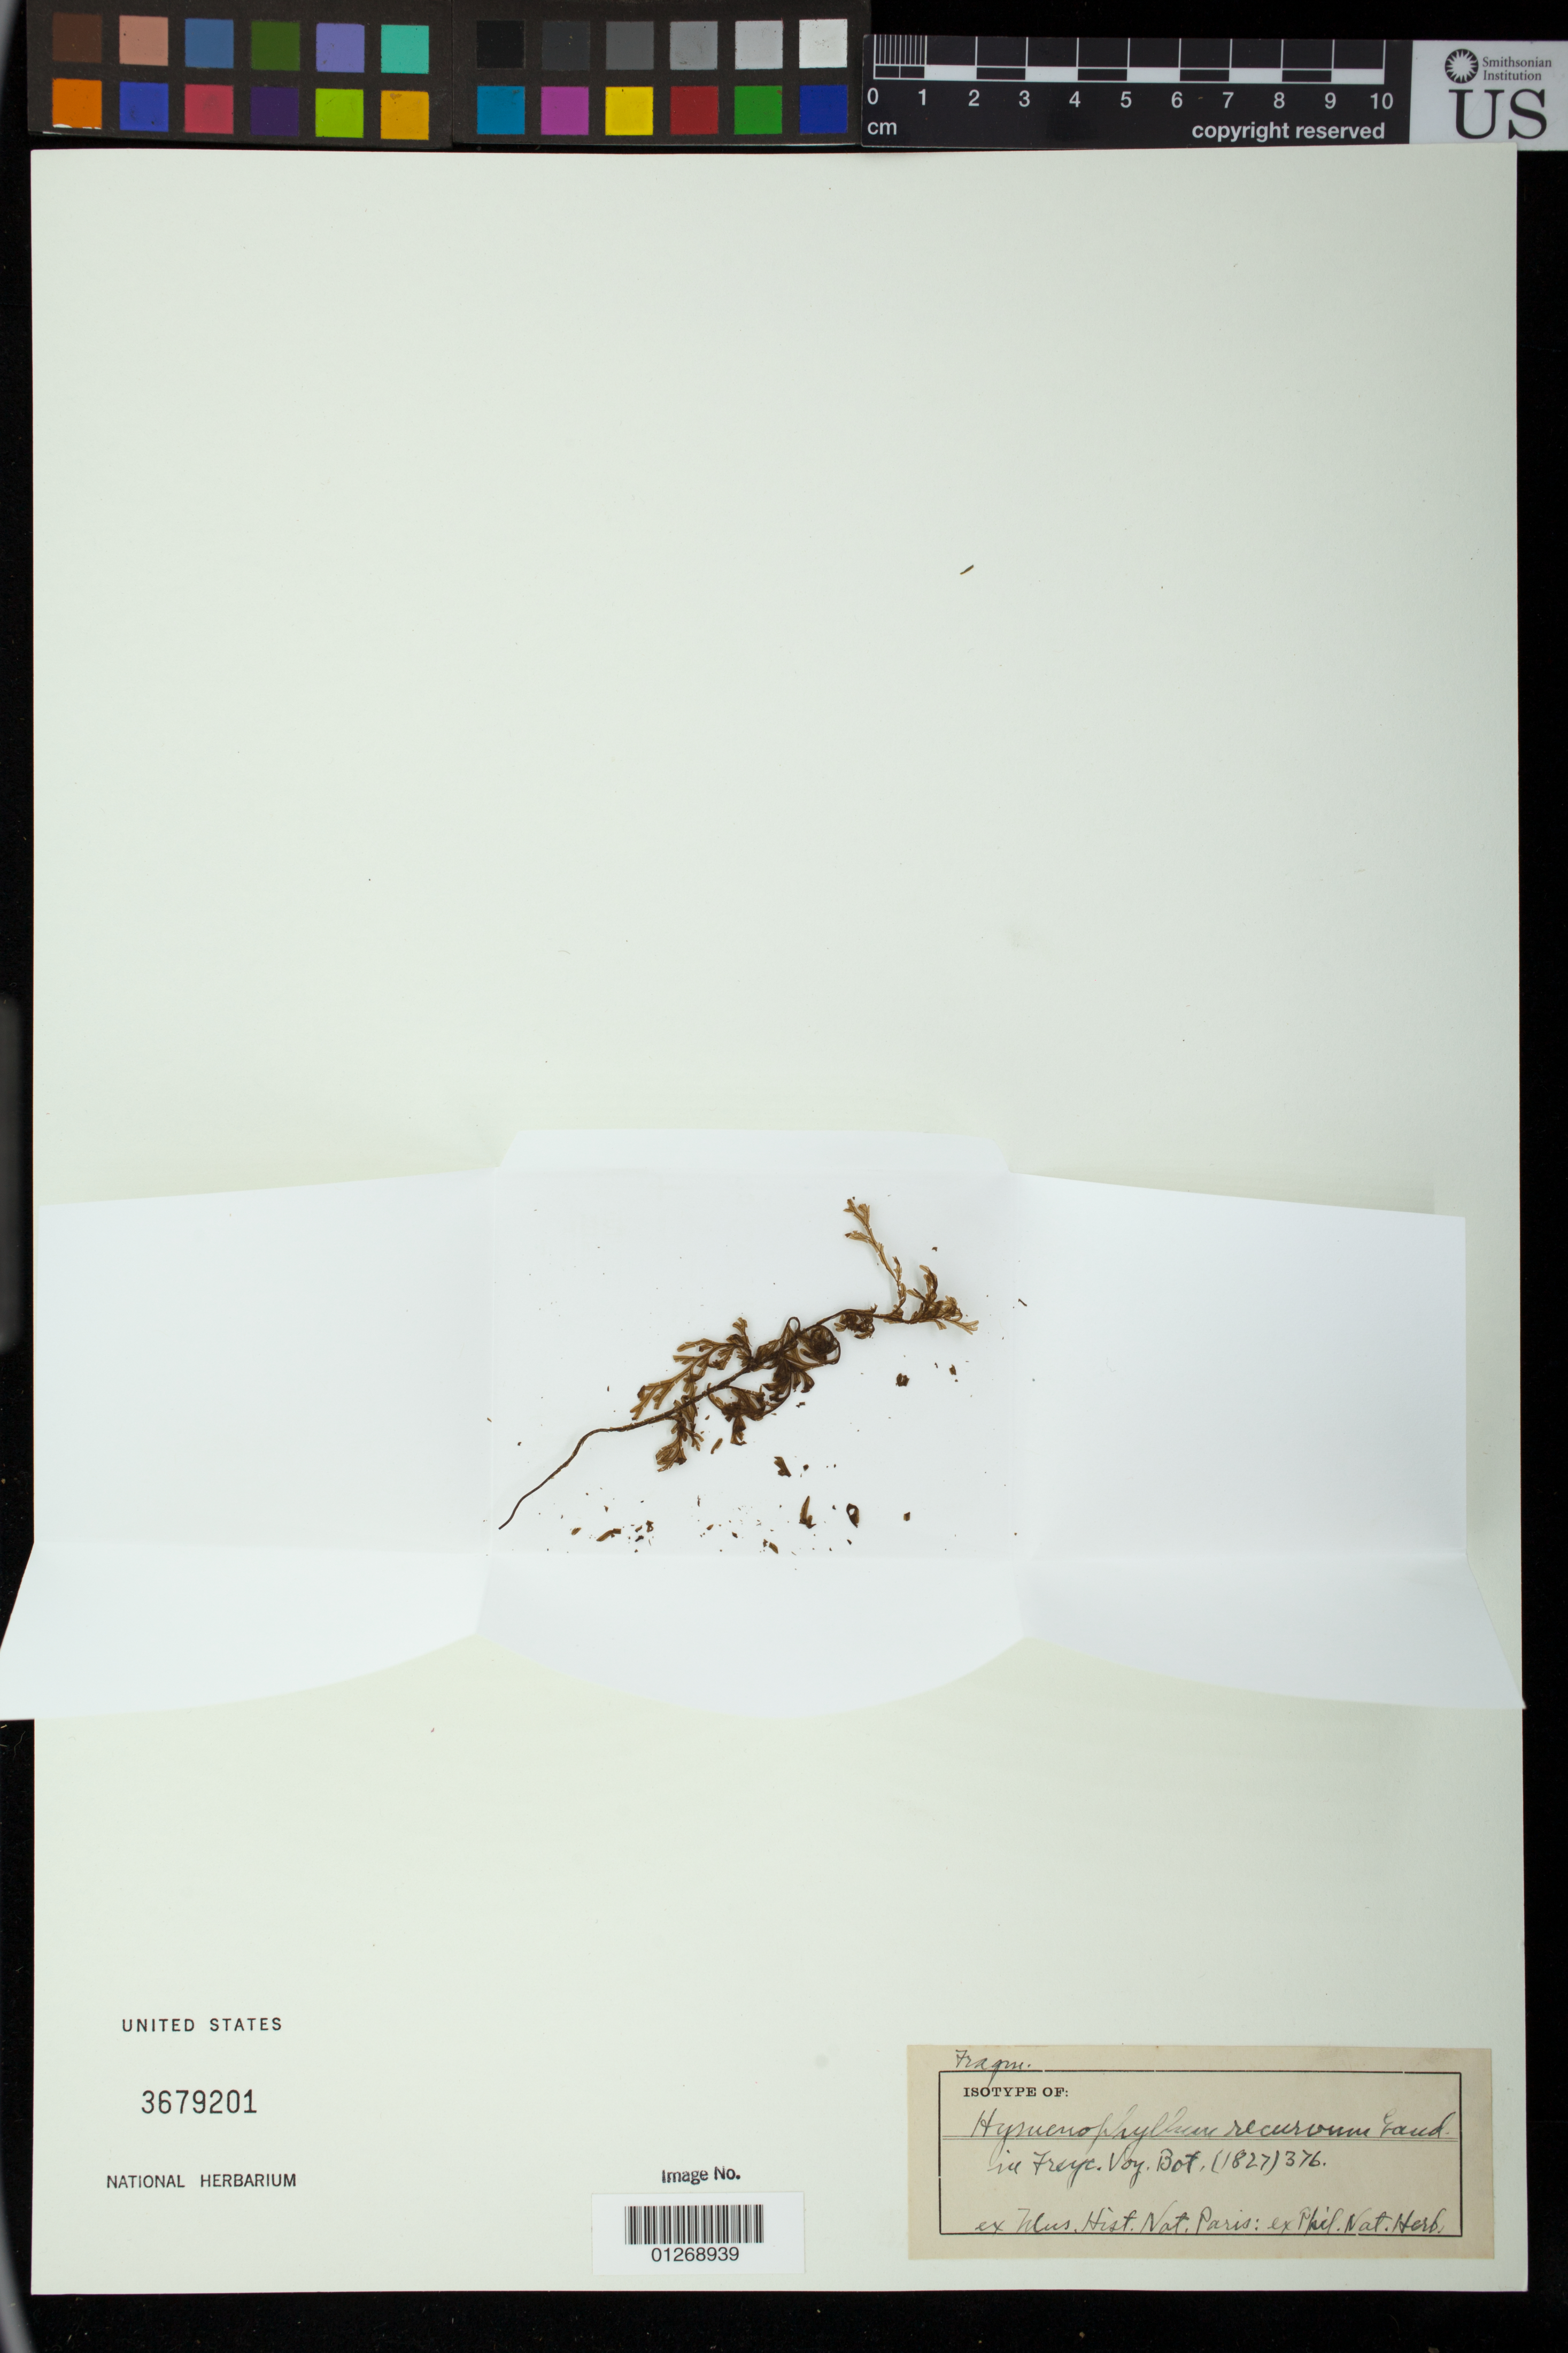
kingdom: Plantae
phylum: Tracheophyta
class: Polypodiopsida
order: Hymenophyllales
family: Hymenophyllaceae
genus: Hymenophyllum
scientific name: Hymenophyllum recurvum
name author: Gaudich.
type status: Isotype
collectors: C. Gaudichaud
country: United States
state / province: Hawaii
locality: Ins. Sandwich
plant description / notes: Fragmentary material of type specimen "ex Mus. Hist. Nat. Paris: ex Phil. Nat. Herb."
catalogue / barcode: US 3679201